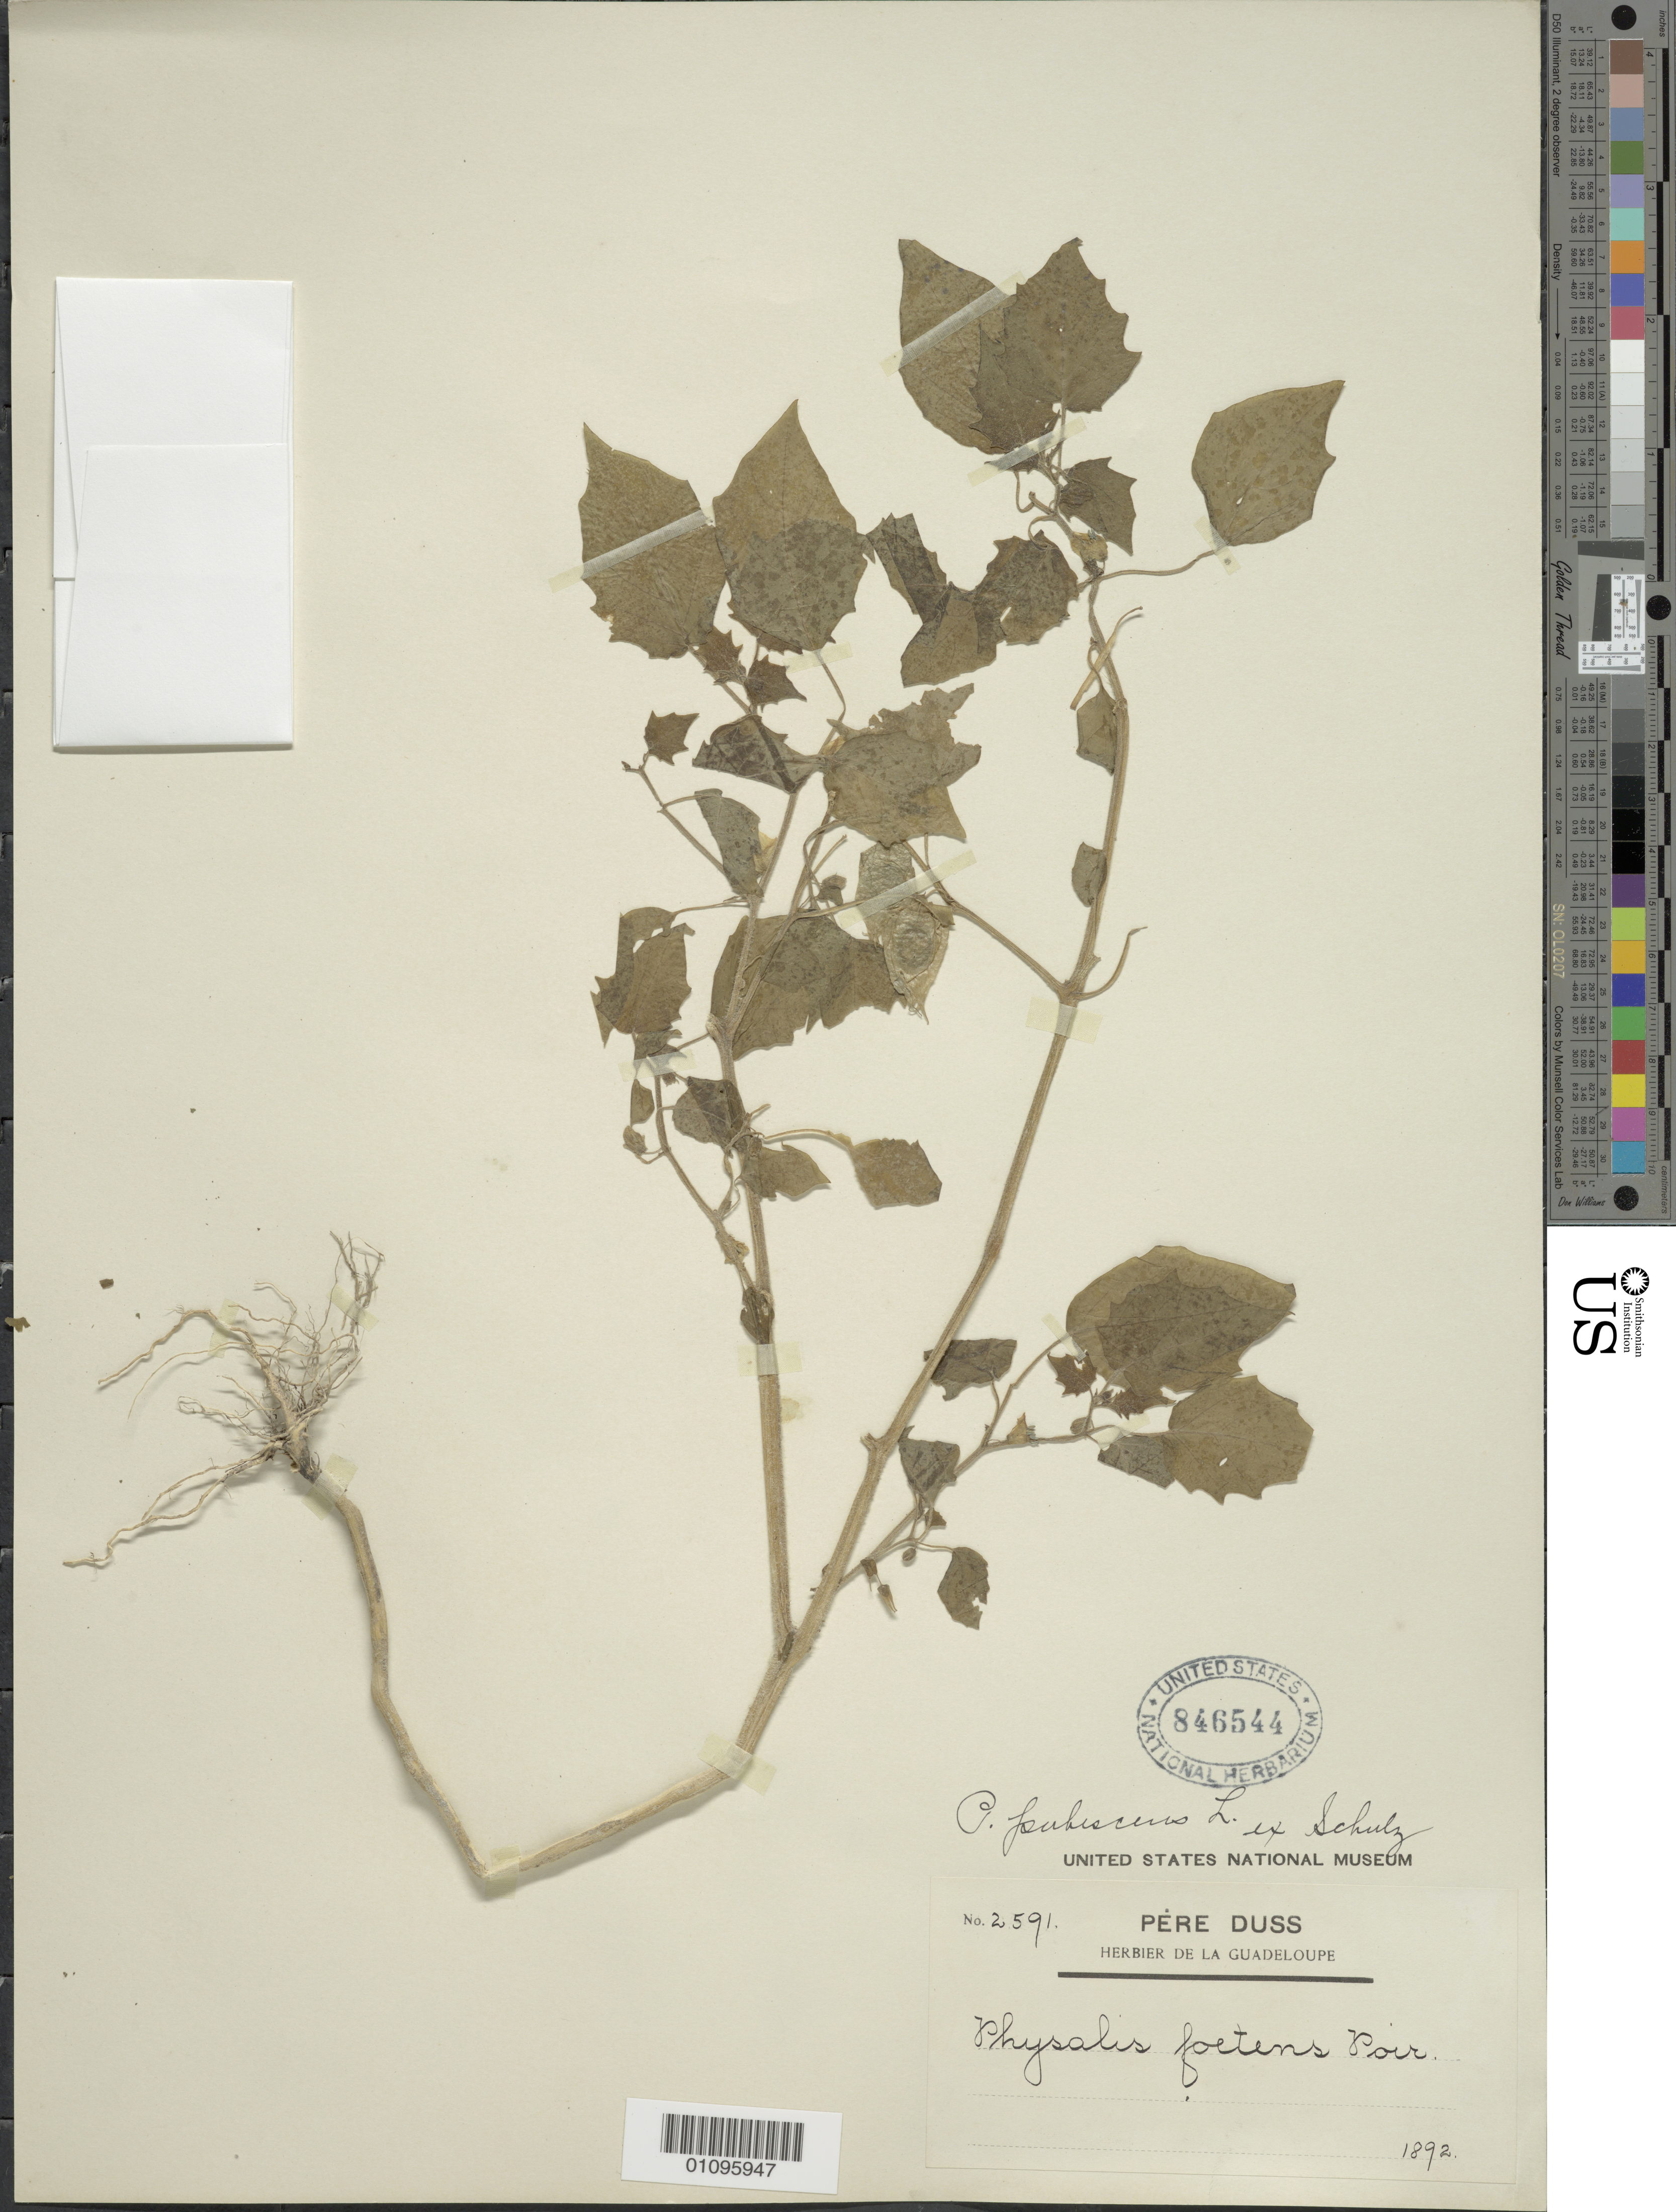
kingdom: Plantae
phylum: Tracheophyta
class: Magnoliopsida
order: Solanales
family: Solanaceae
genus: Physalis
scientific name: Physalis pubescens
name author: L.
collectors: Père Duss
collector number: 2591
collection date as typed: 1892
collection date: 1892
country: Guadeloupe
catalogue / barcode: US 846544